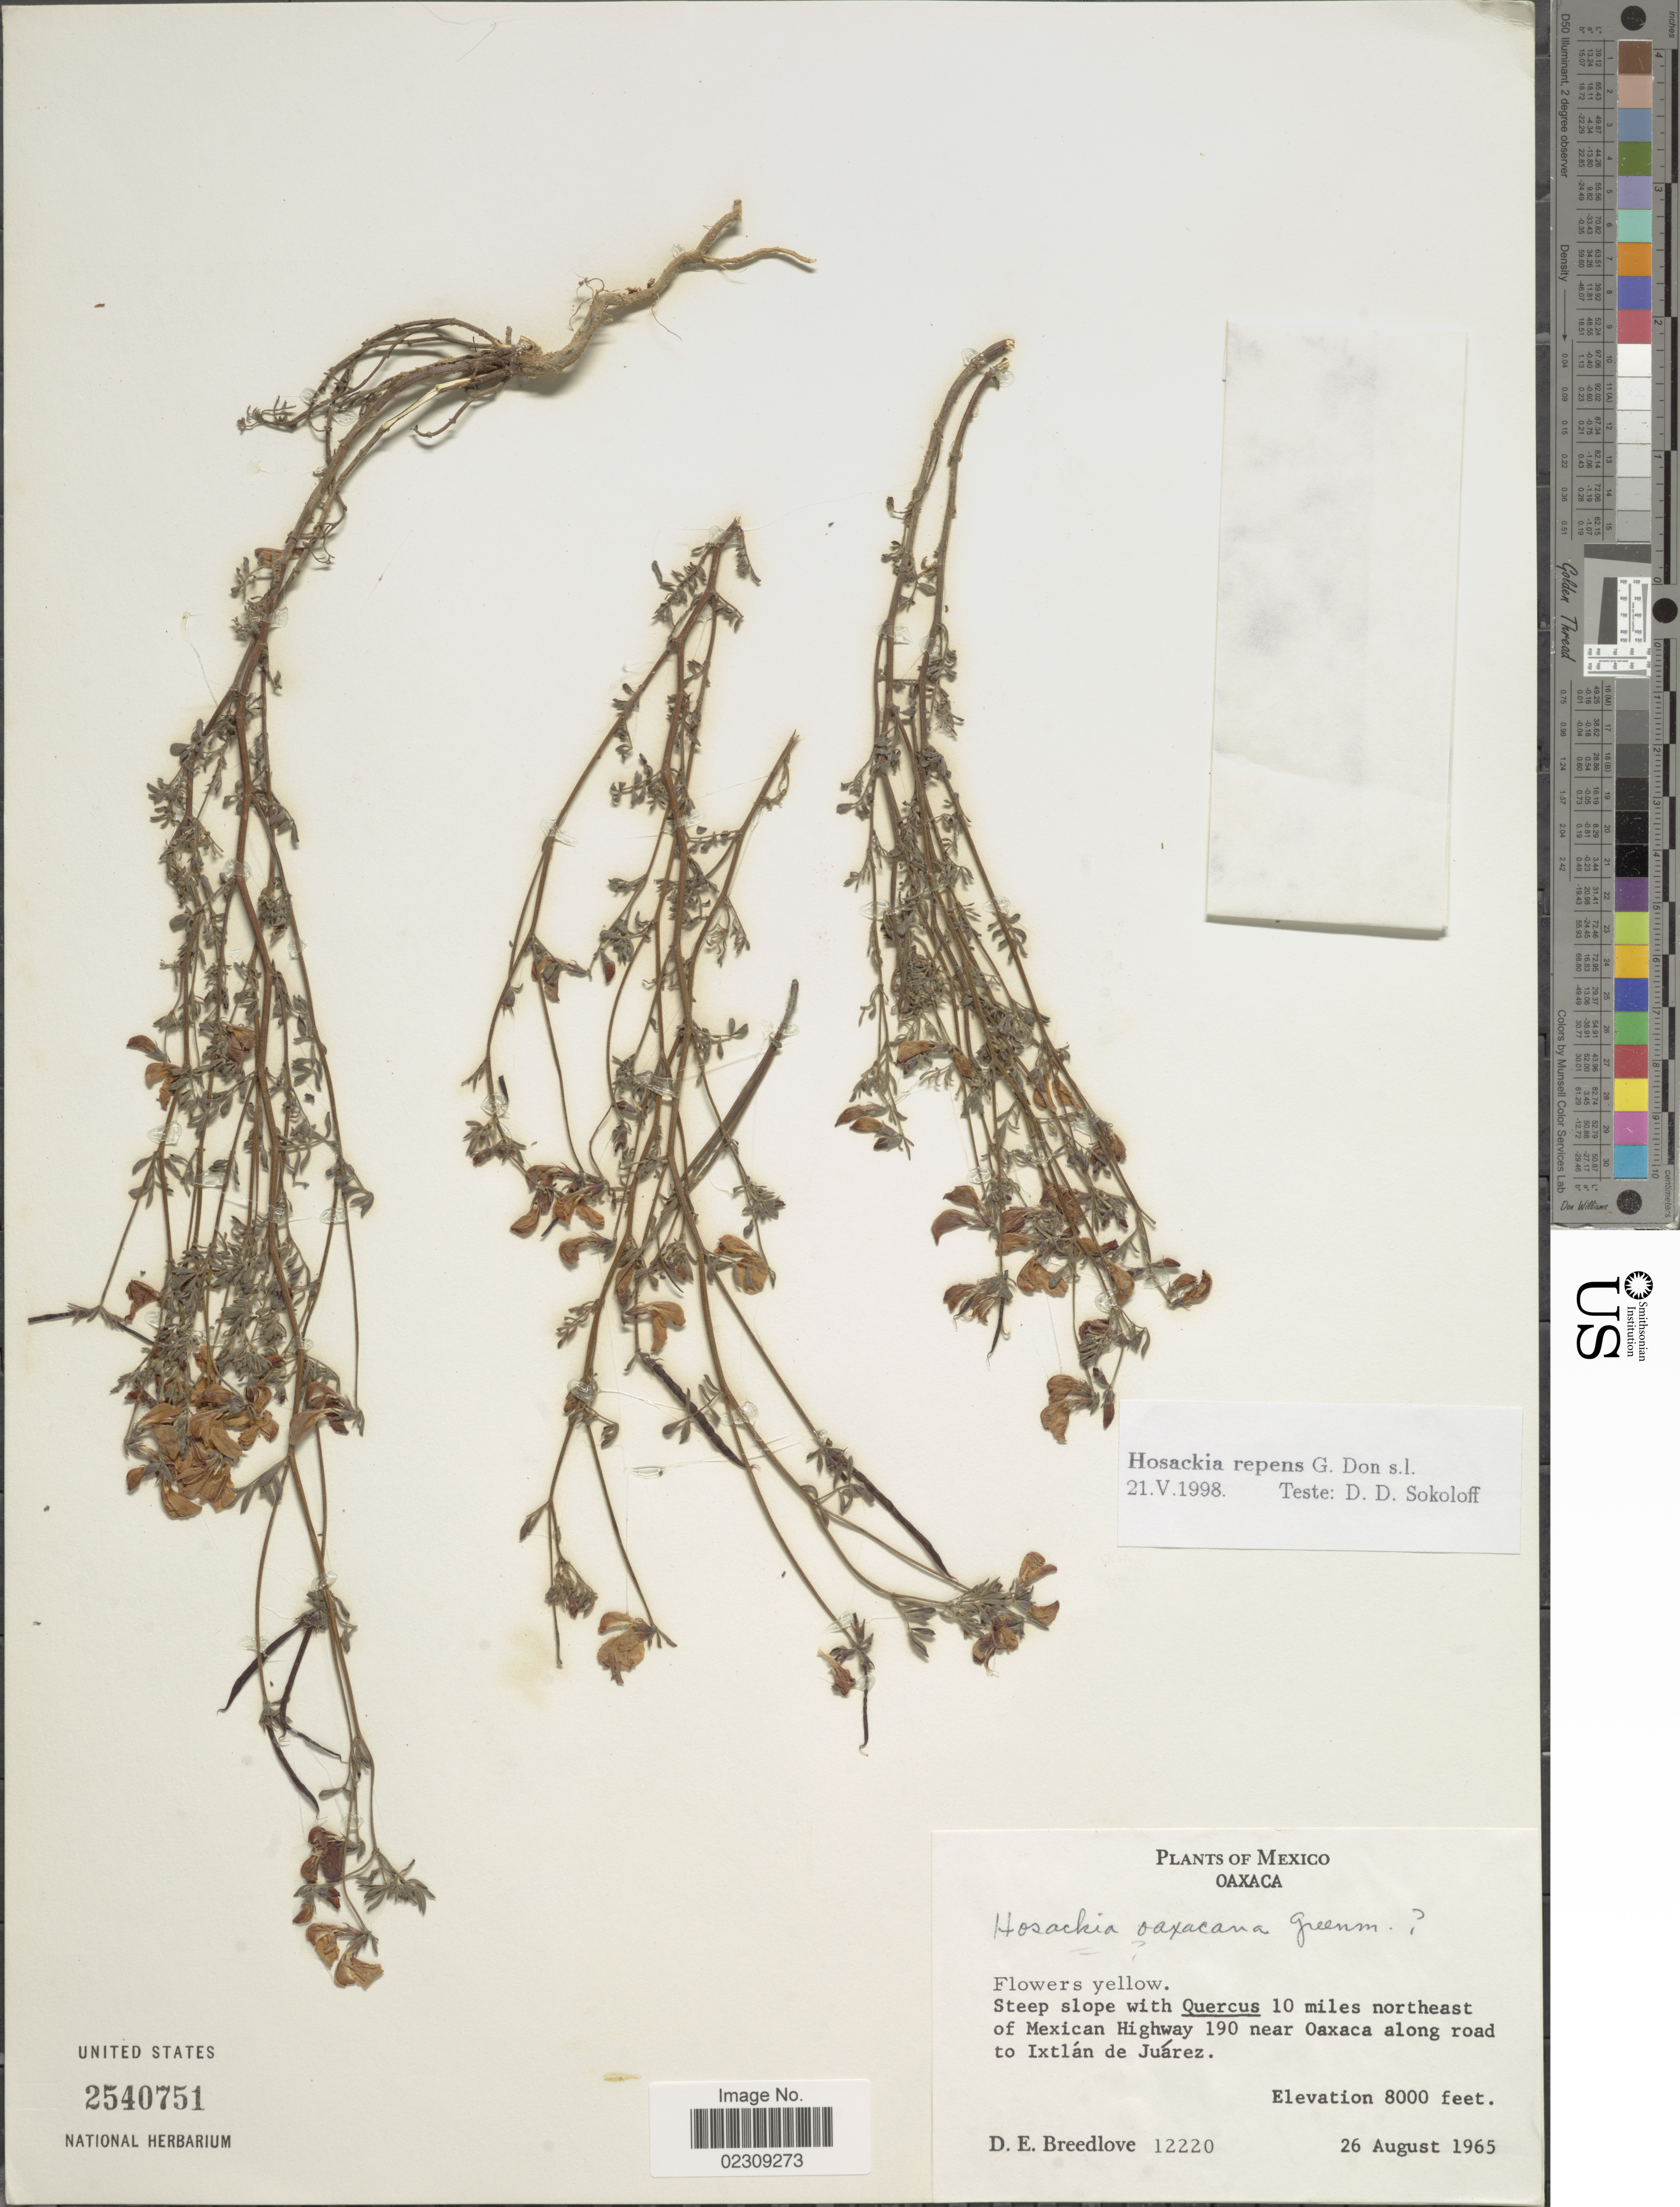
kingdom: Plantae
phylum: Tracheophyta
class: Magnoliopsida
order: Fabales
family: Fabaceae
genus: Hosackia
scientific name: Hosackia repens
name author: G. Don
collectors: D. E. Breedlove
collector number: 12220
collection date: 1965-08-26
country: Mexico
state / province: Oaxaca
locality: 10 miles northeast of Mexican Highway 190 near Oaxaca along road to Ixtlán de Juárez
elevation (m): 2438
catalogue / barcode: US 2540751